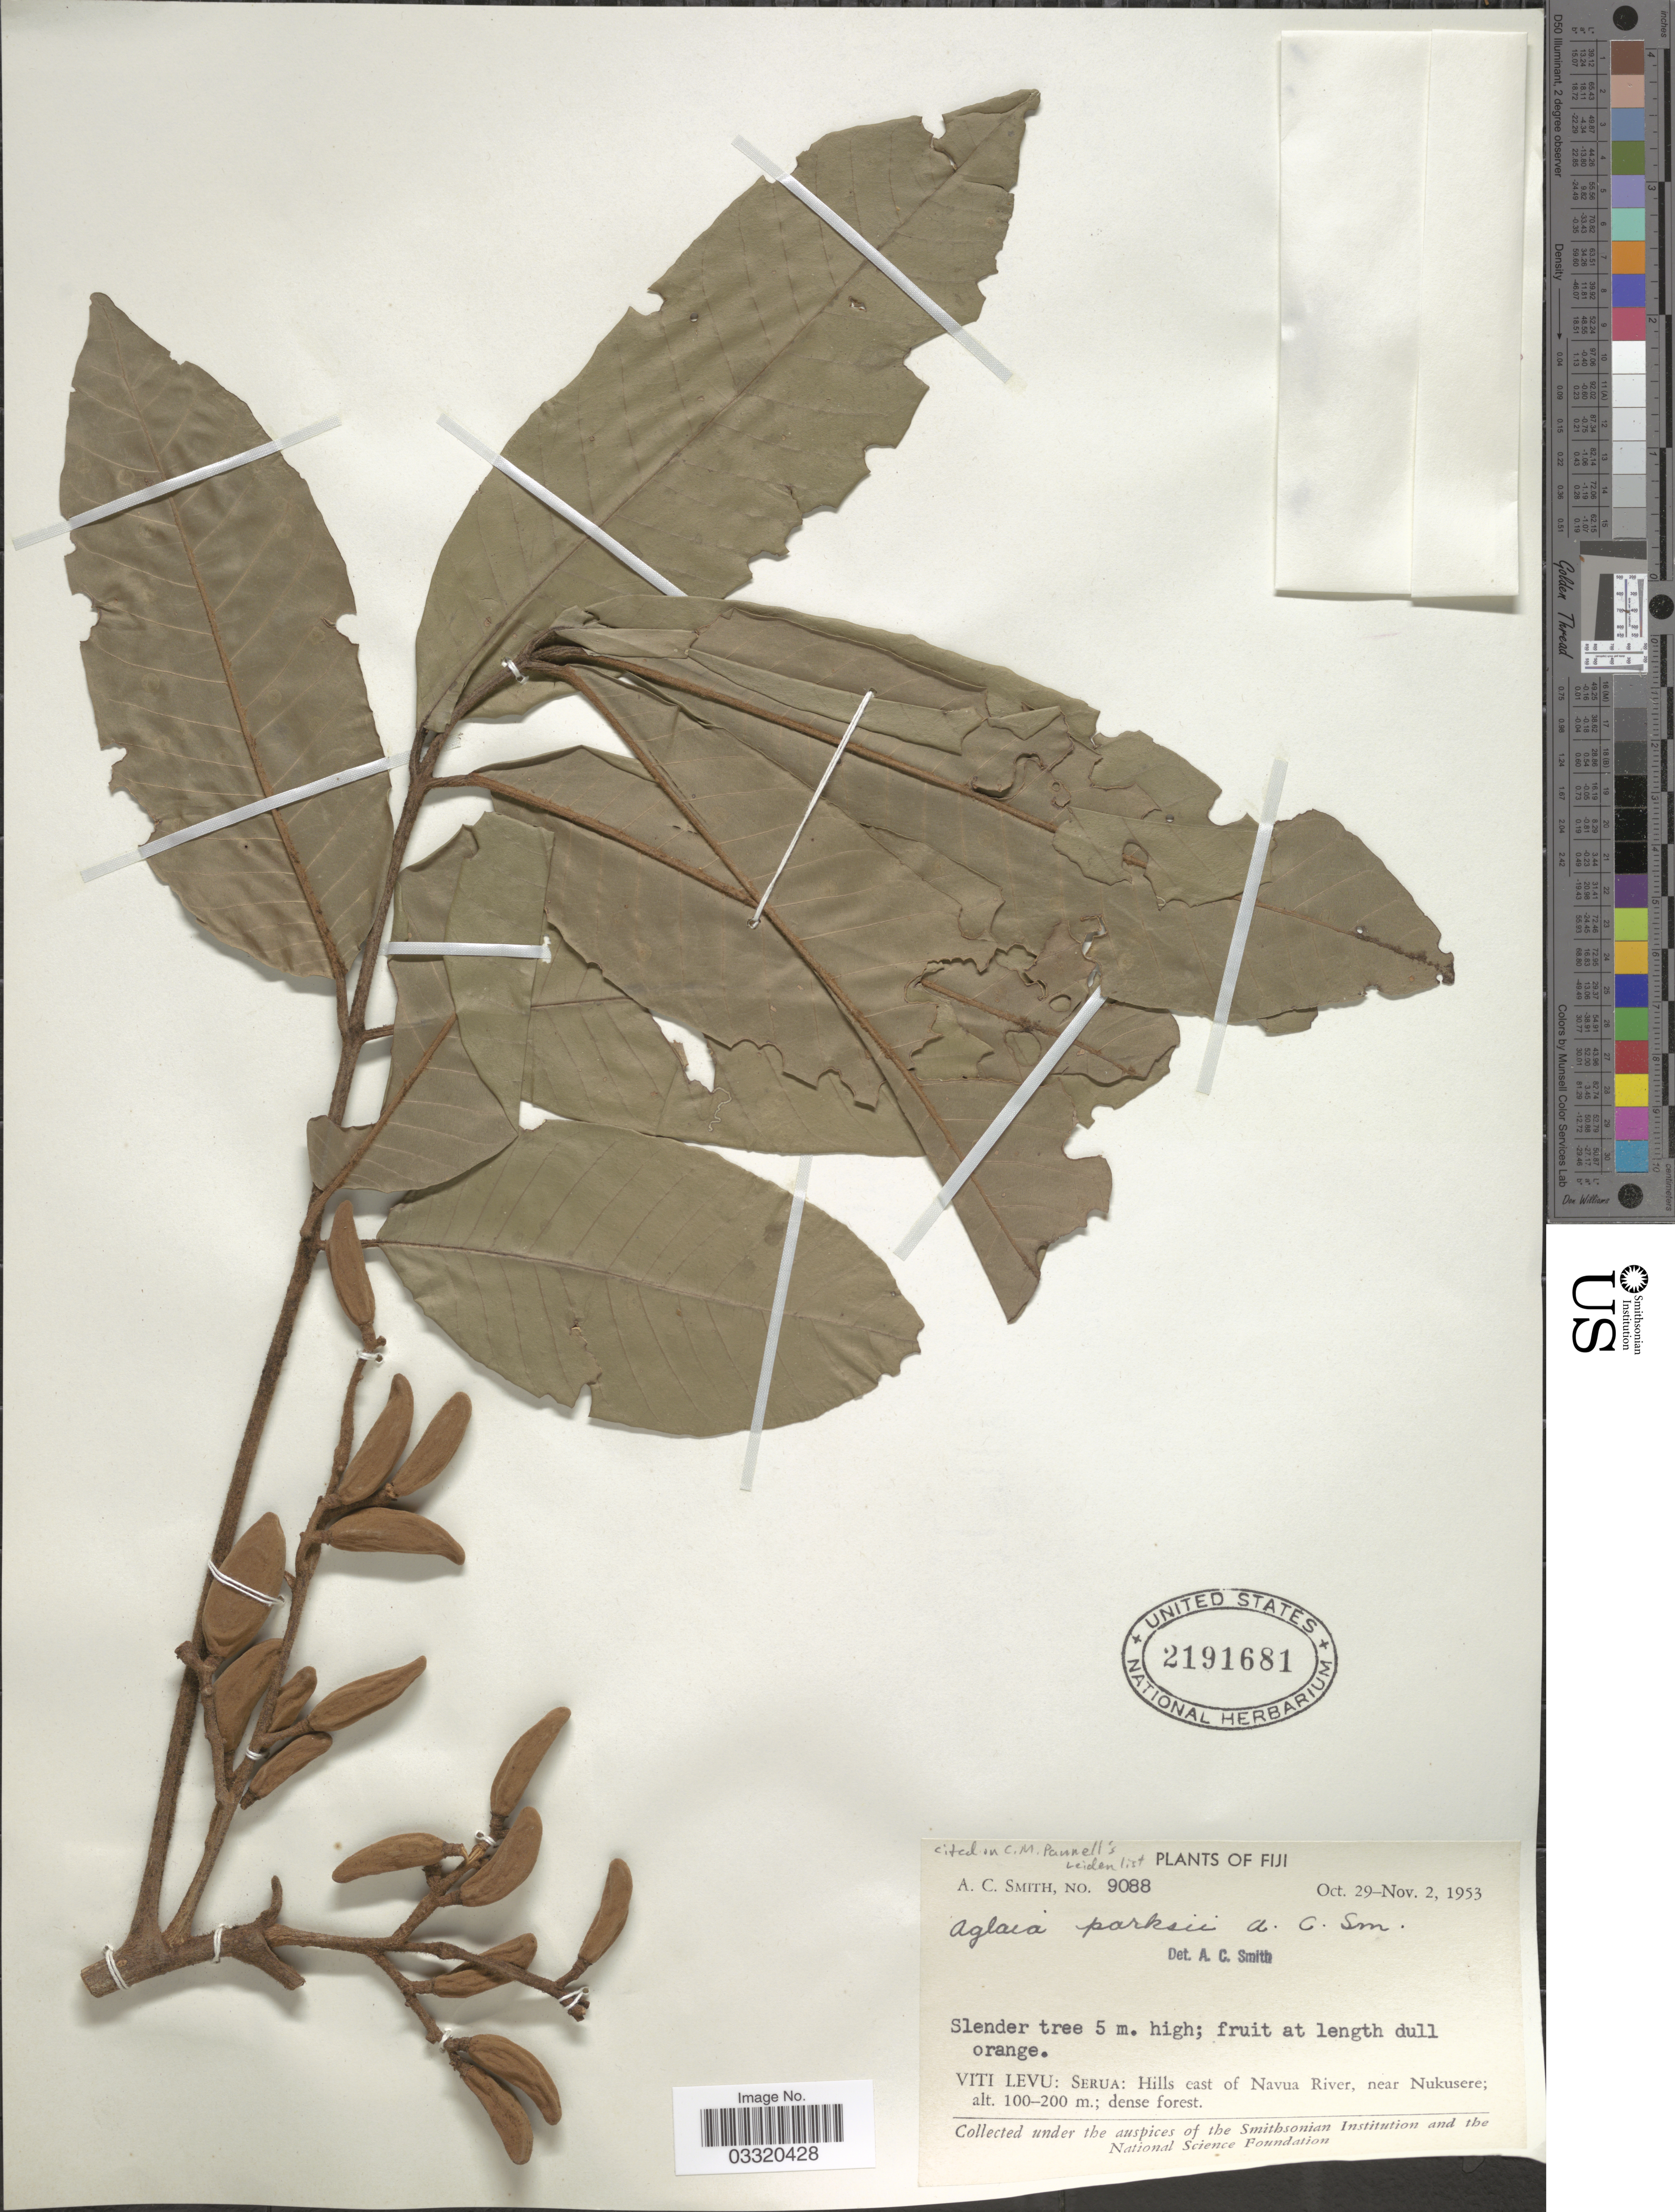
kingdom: Plantae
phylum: Tracheophyta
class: Magnoliopsida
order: Sapindales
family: Meliaceae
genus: Aglaia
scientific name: Aglaia parksii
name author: A.C. Sm.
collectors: A. C. Smith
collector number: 9088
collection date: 1953-10-29/1953-11-02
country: Fiji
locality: Viti Levu: Serua: Hills east of Navua River, near Nukusere.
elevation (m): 100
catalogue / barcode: US 2191681